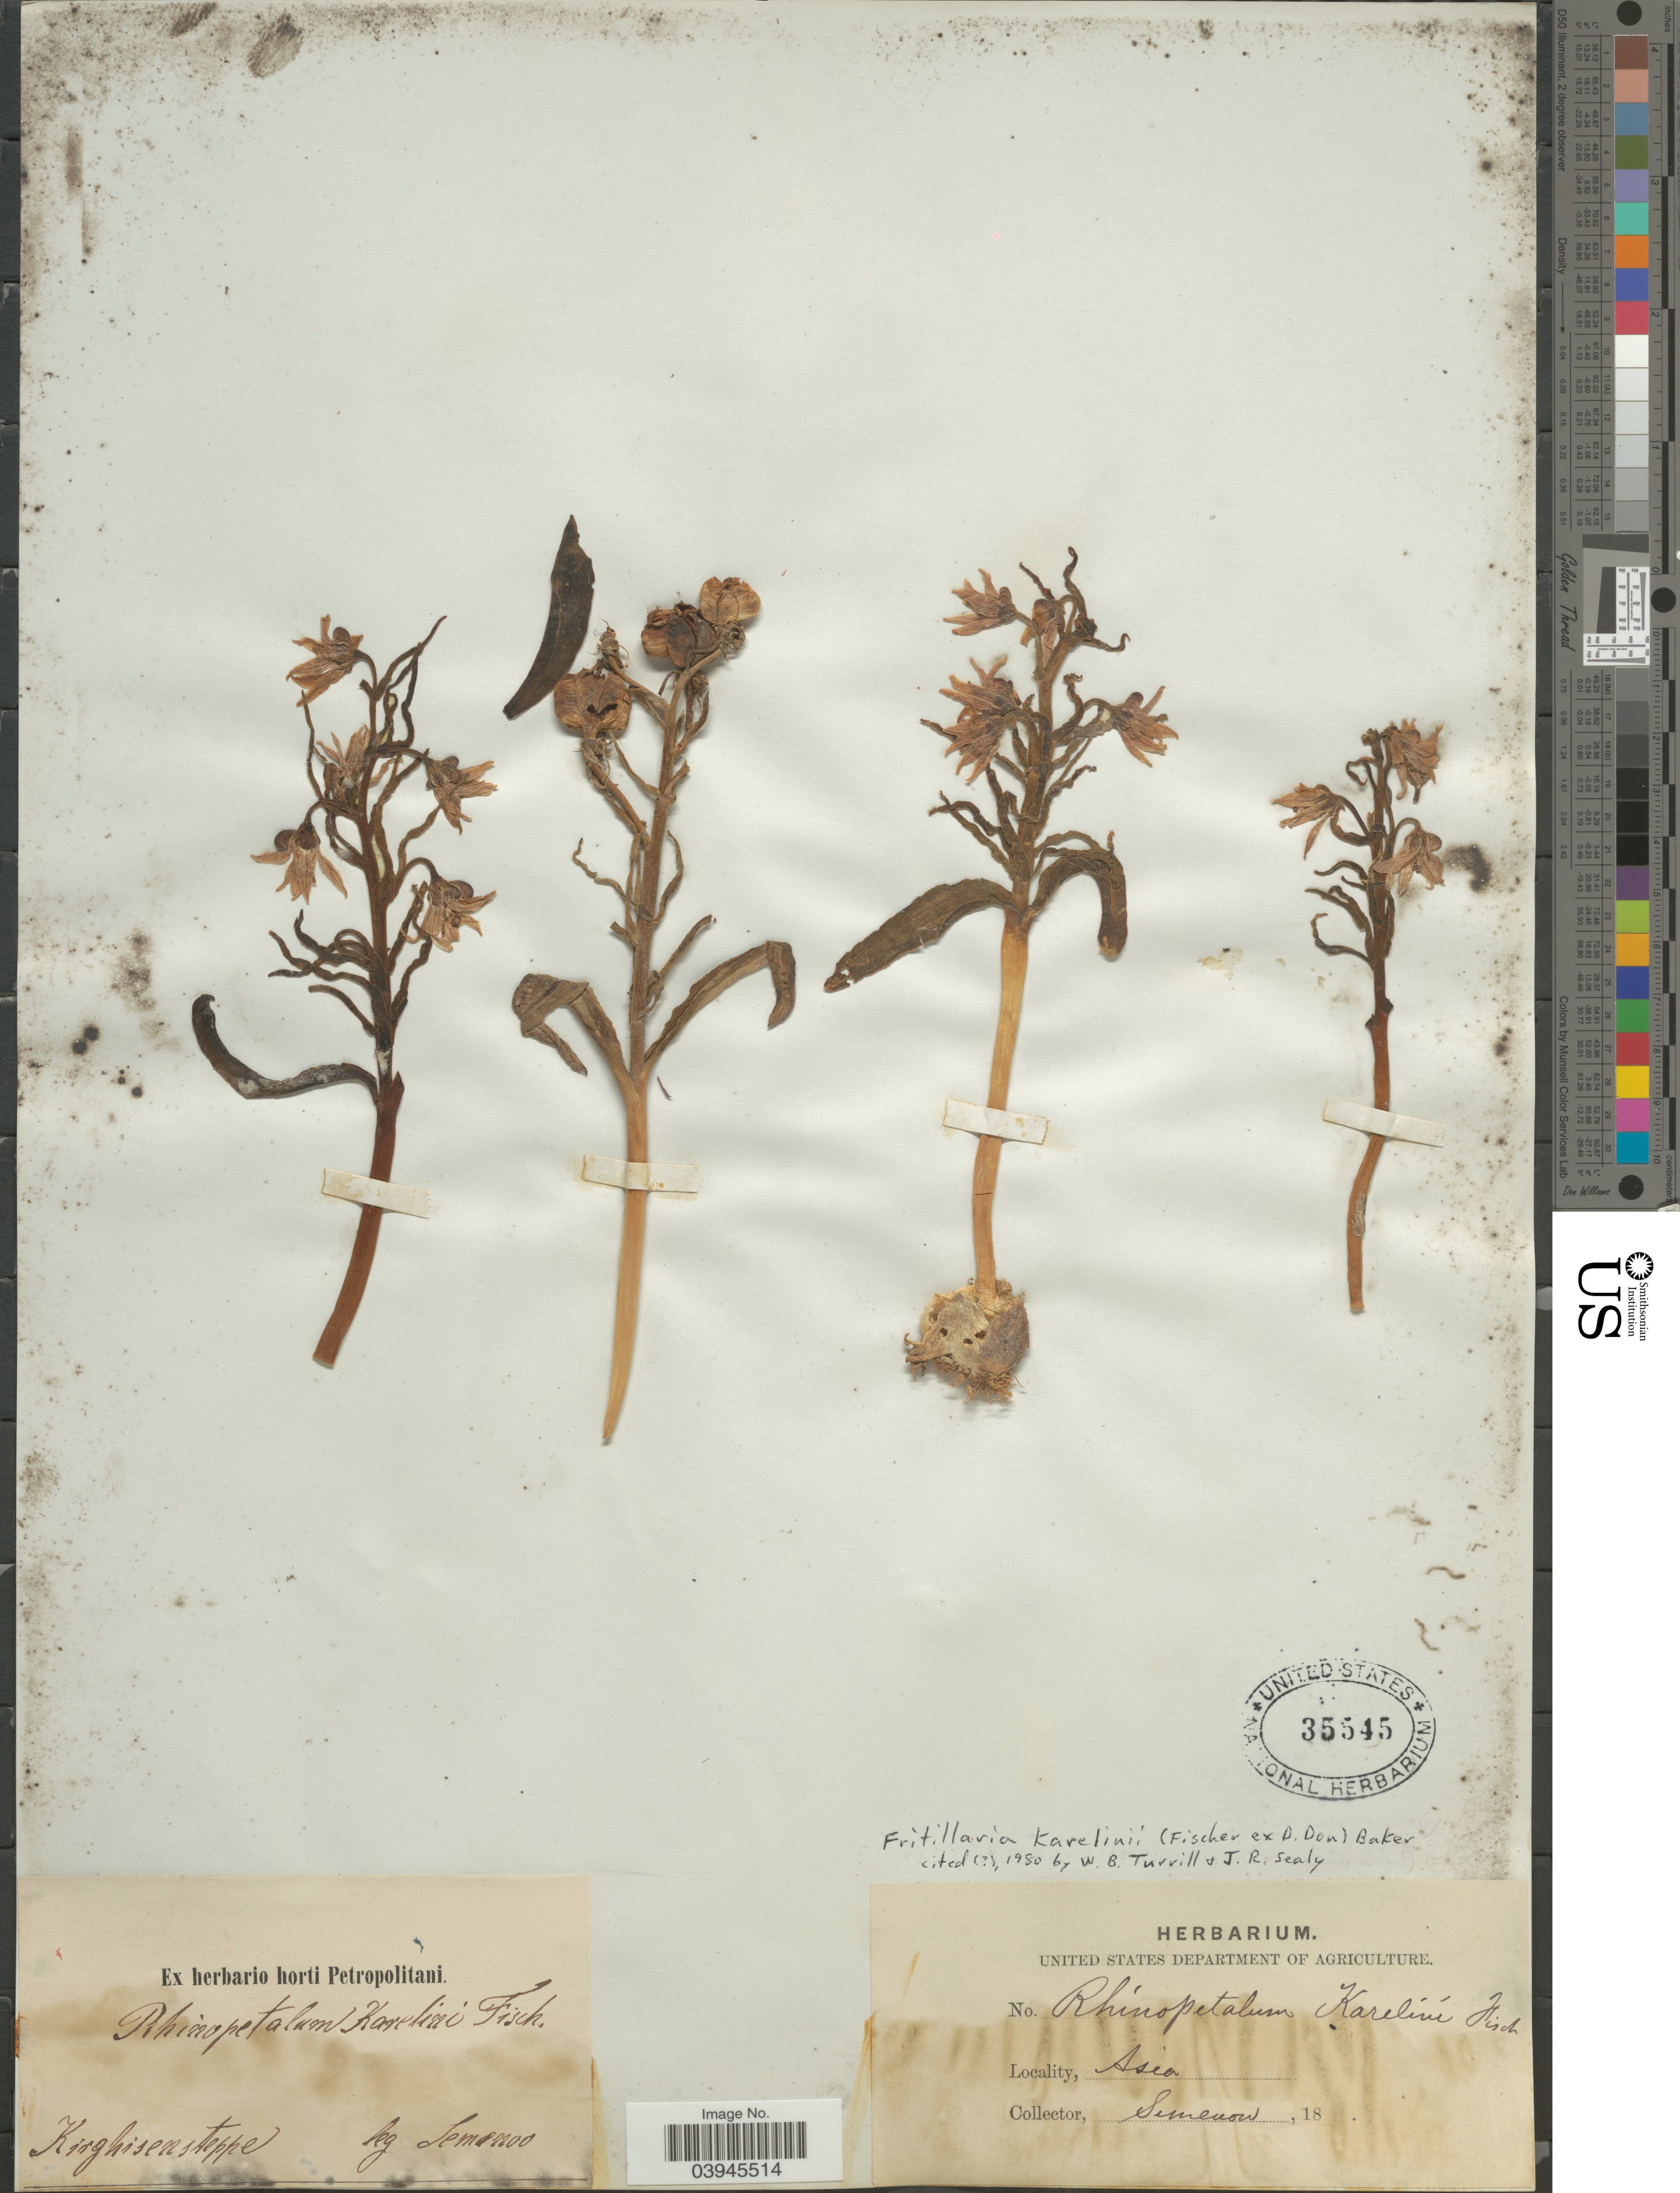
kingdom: Plantae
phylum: Tracheophyta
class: Liliopsida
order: Liliales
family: Liliaceae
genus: Fritillaria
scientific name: Fritillaria karelinii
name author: (Fisch. ex D. Don) Baker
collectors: P. P. Semenov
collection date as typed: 18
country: Kazakhstan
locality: Kirghisensteppe. Asia.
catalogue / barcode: US 35545